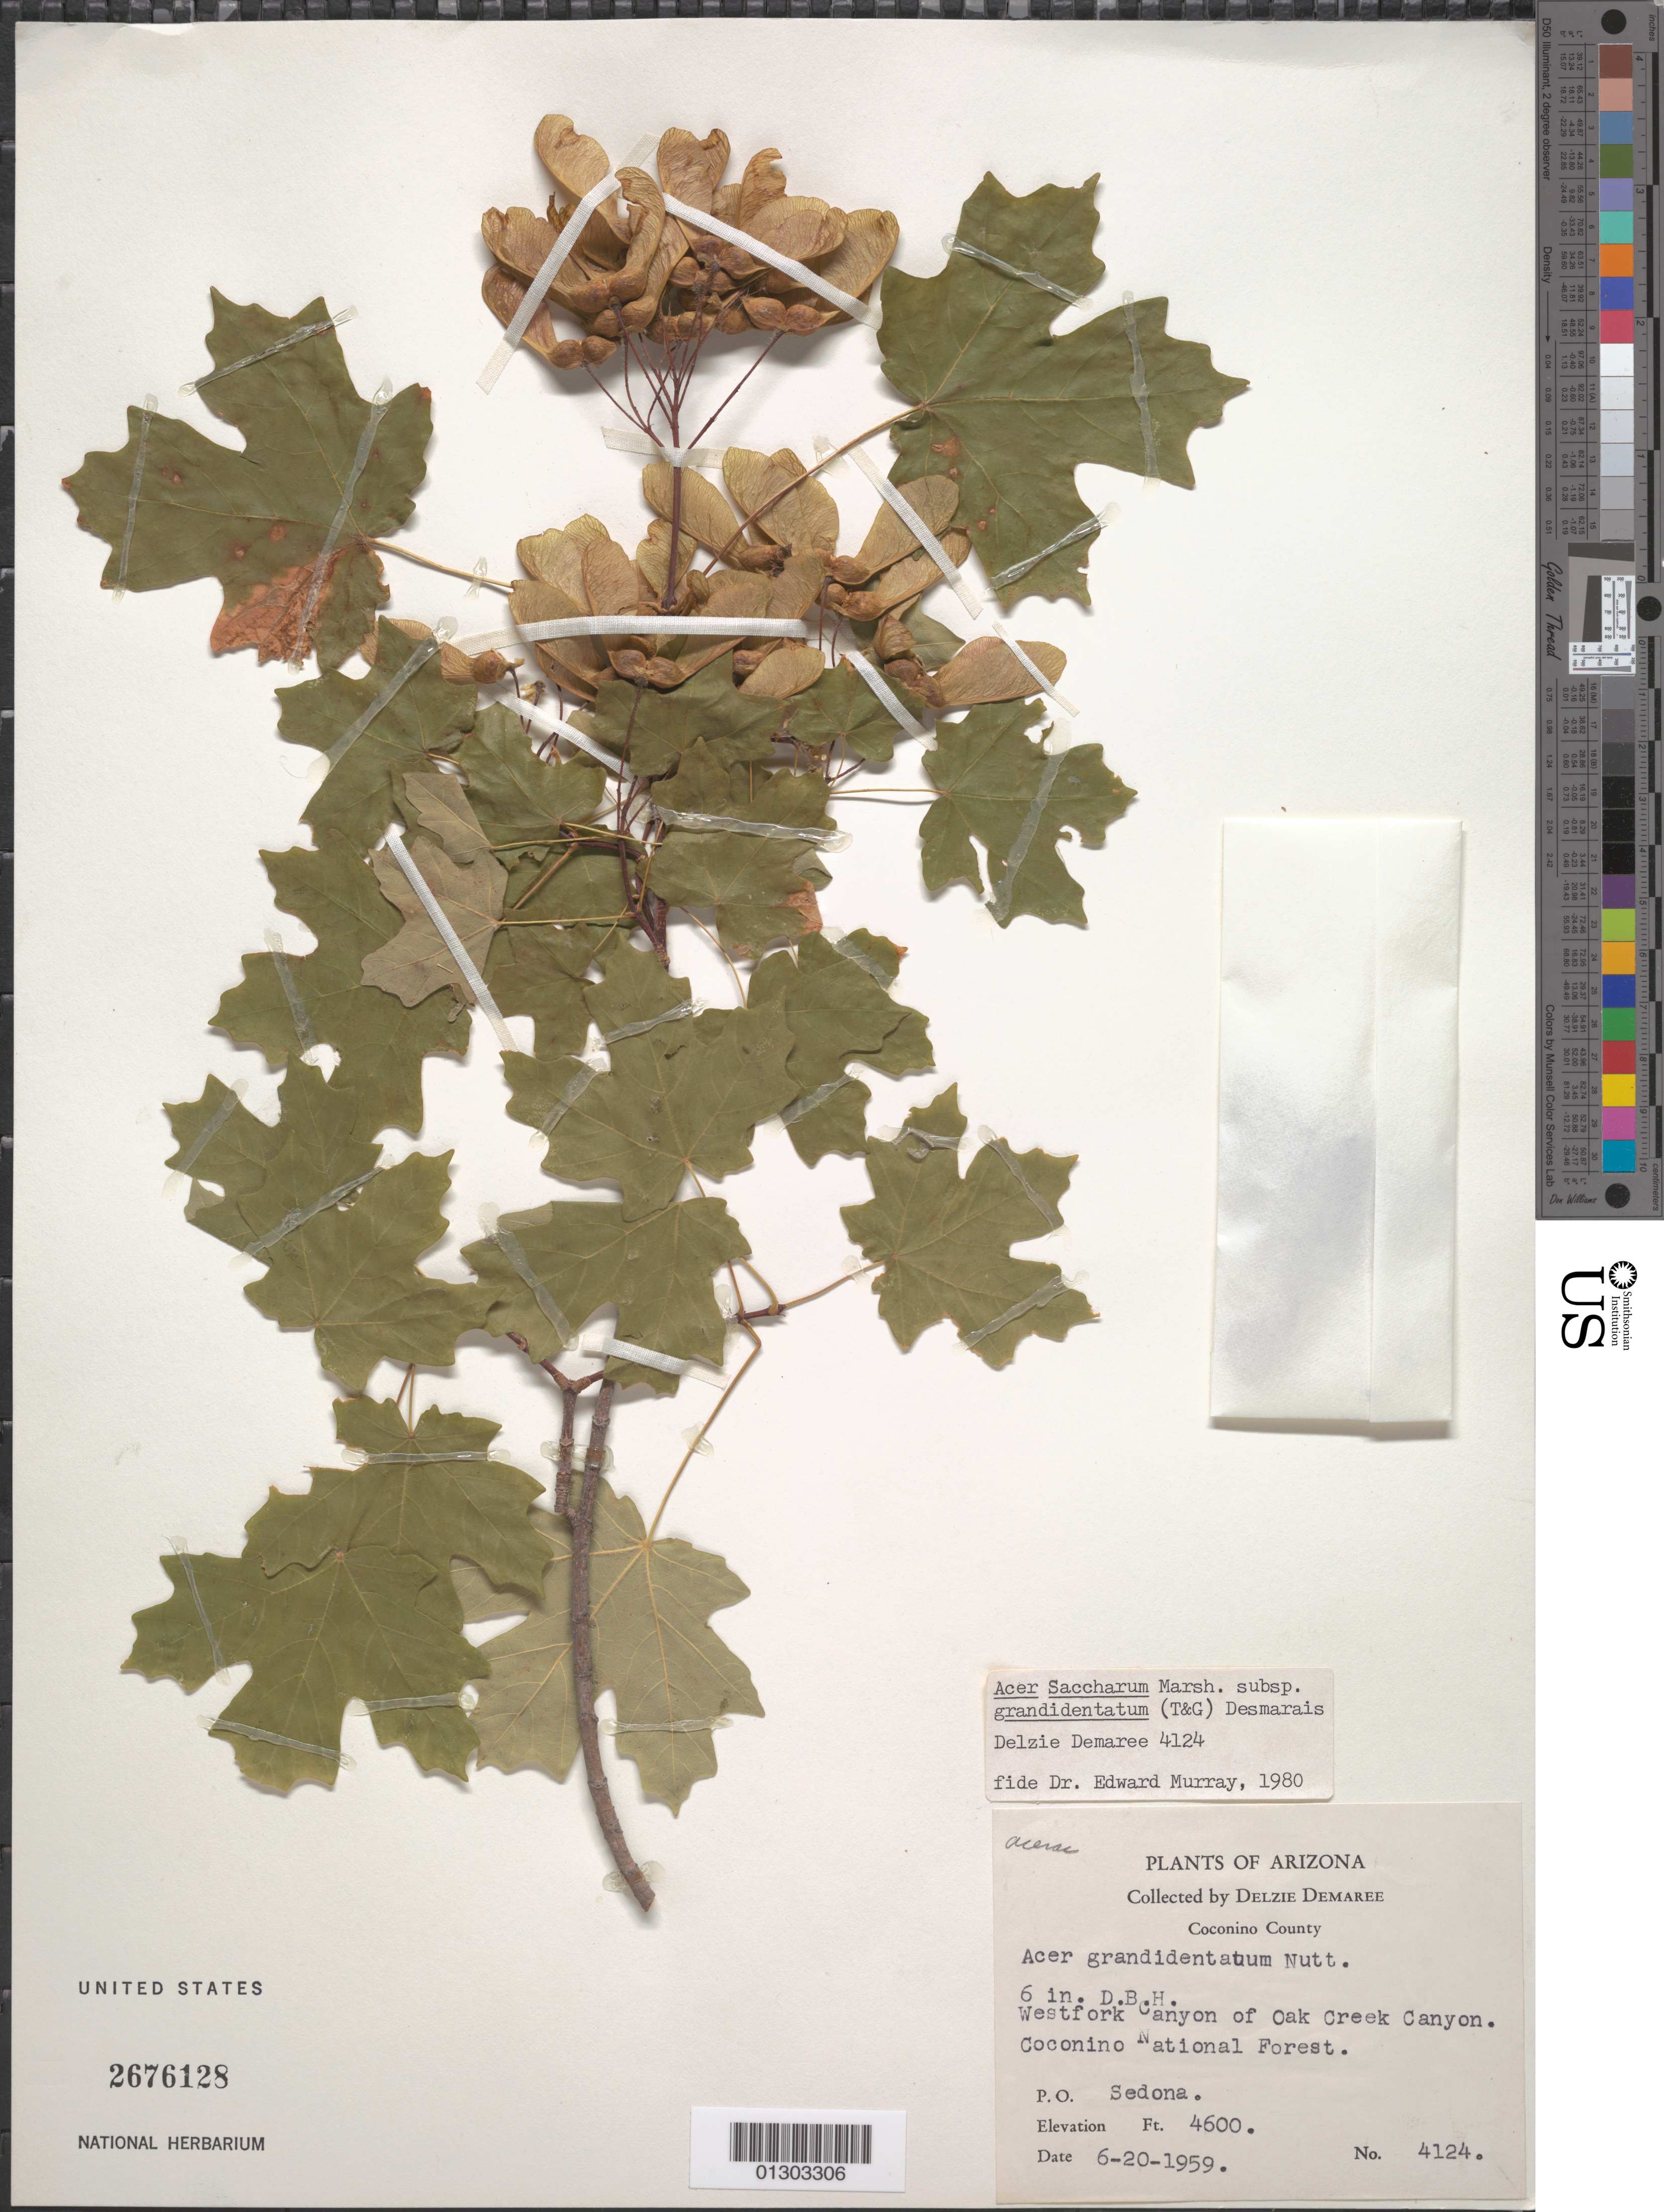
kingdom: Plantae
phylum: Tracheophyta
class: Magnoliopsida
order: Sapindales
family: Sapindaceae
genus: Acer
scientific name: Acer grandidentatum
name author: Nutt.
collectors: D. Demaree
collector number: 4124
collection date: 1959-06-20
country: United States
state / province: Arizona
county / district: Coconino County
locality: Coconino County, Coconino National Forest. Westfork Canyon of Oak Creek Canyon.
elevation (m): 1402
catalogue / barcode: US 2676128